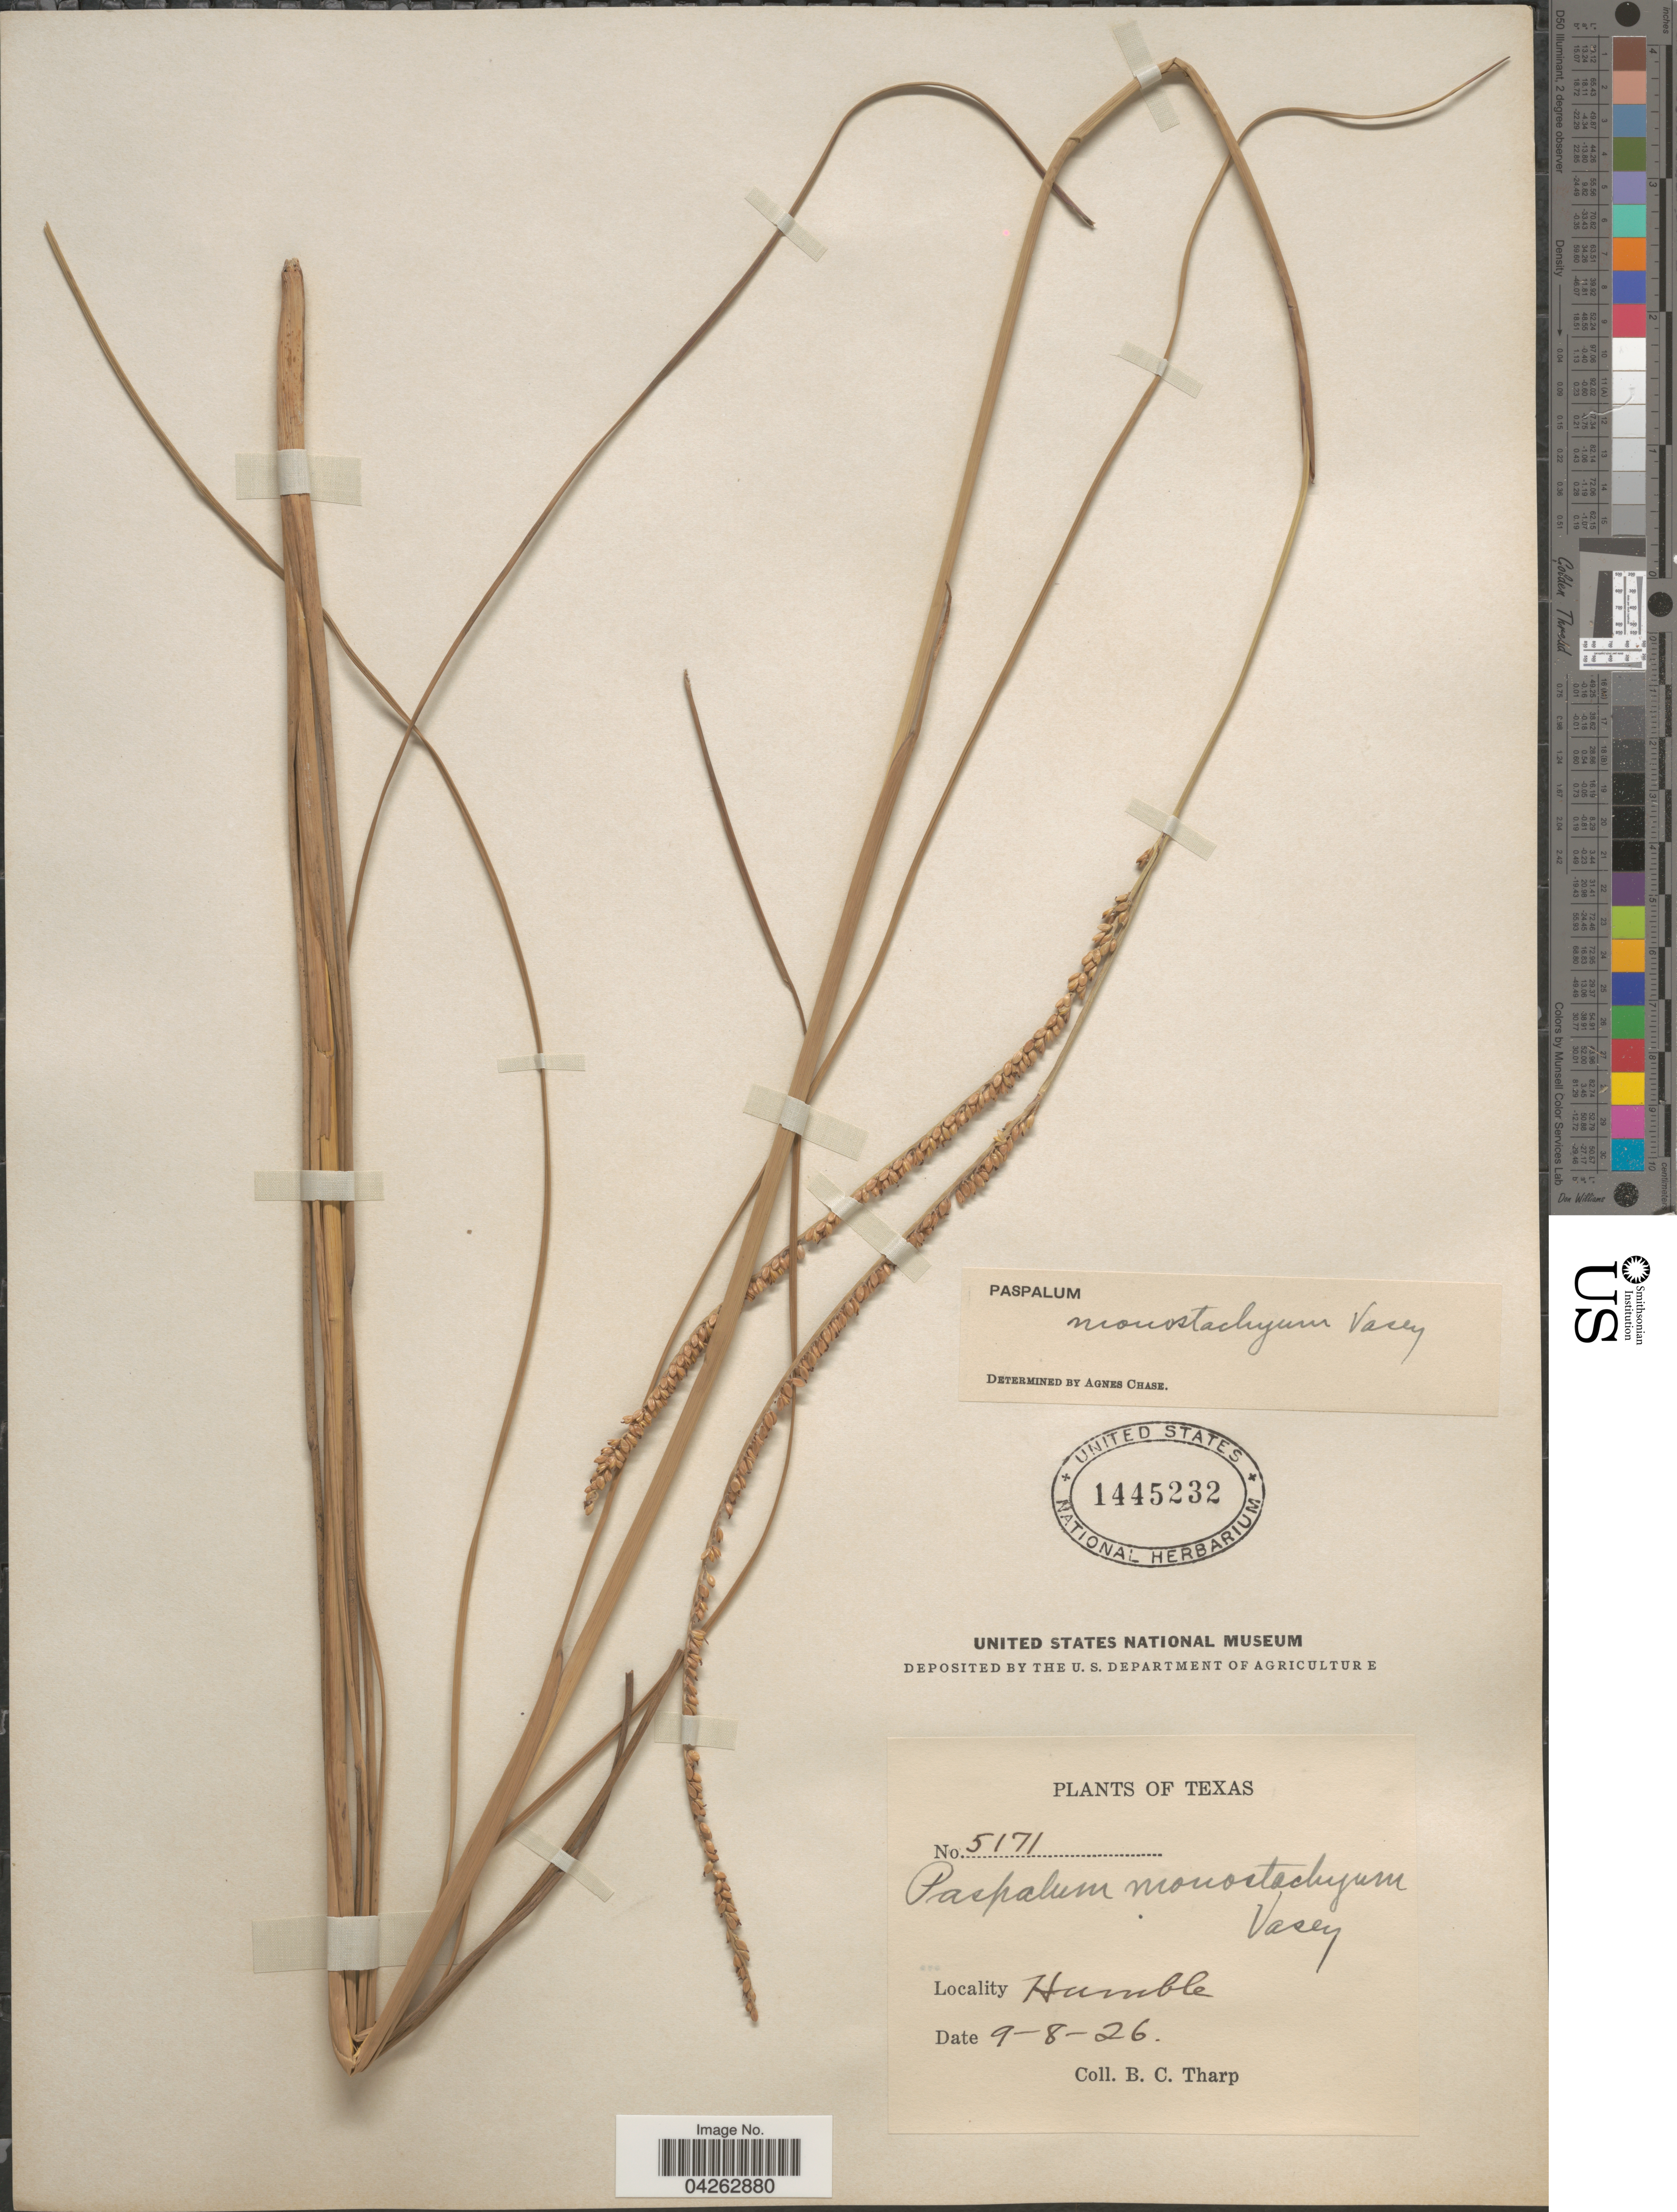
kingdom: Plantae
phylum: Tracheophyta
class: Liliopsida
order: Poales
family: Poaceae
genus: Paspalum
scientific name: Paspalum monostachyum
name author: Vasey ex Chapm.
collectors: B. C. Tharp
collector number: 5171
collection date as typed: Transcribed d/m/y: 8/9/26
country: United States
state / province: Louisiana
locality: Humble.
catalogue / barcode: US 1445232